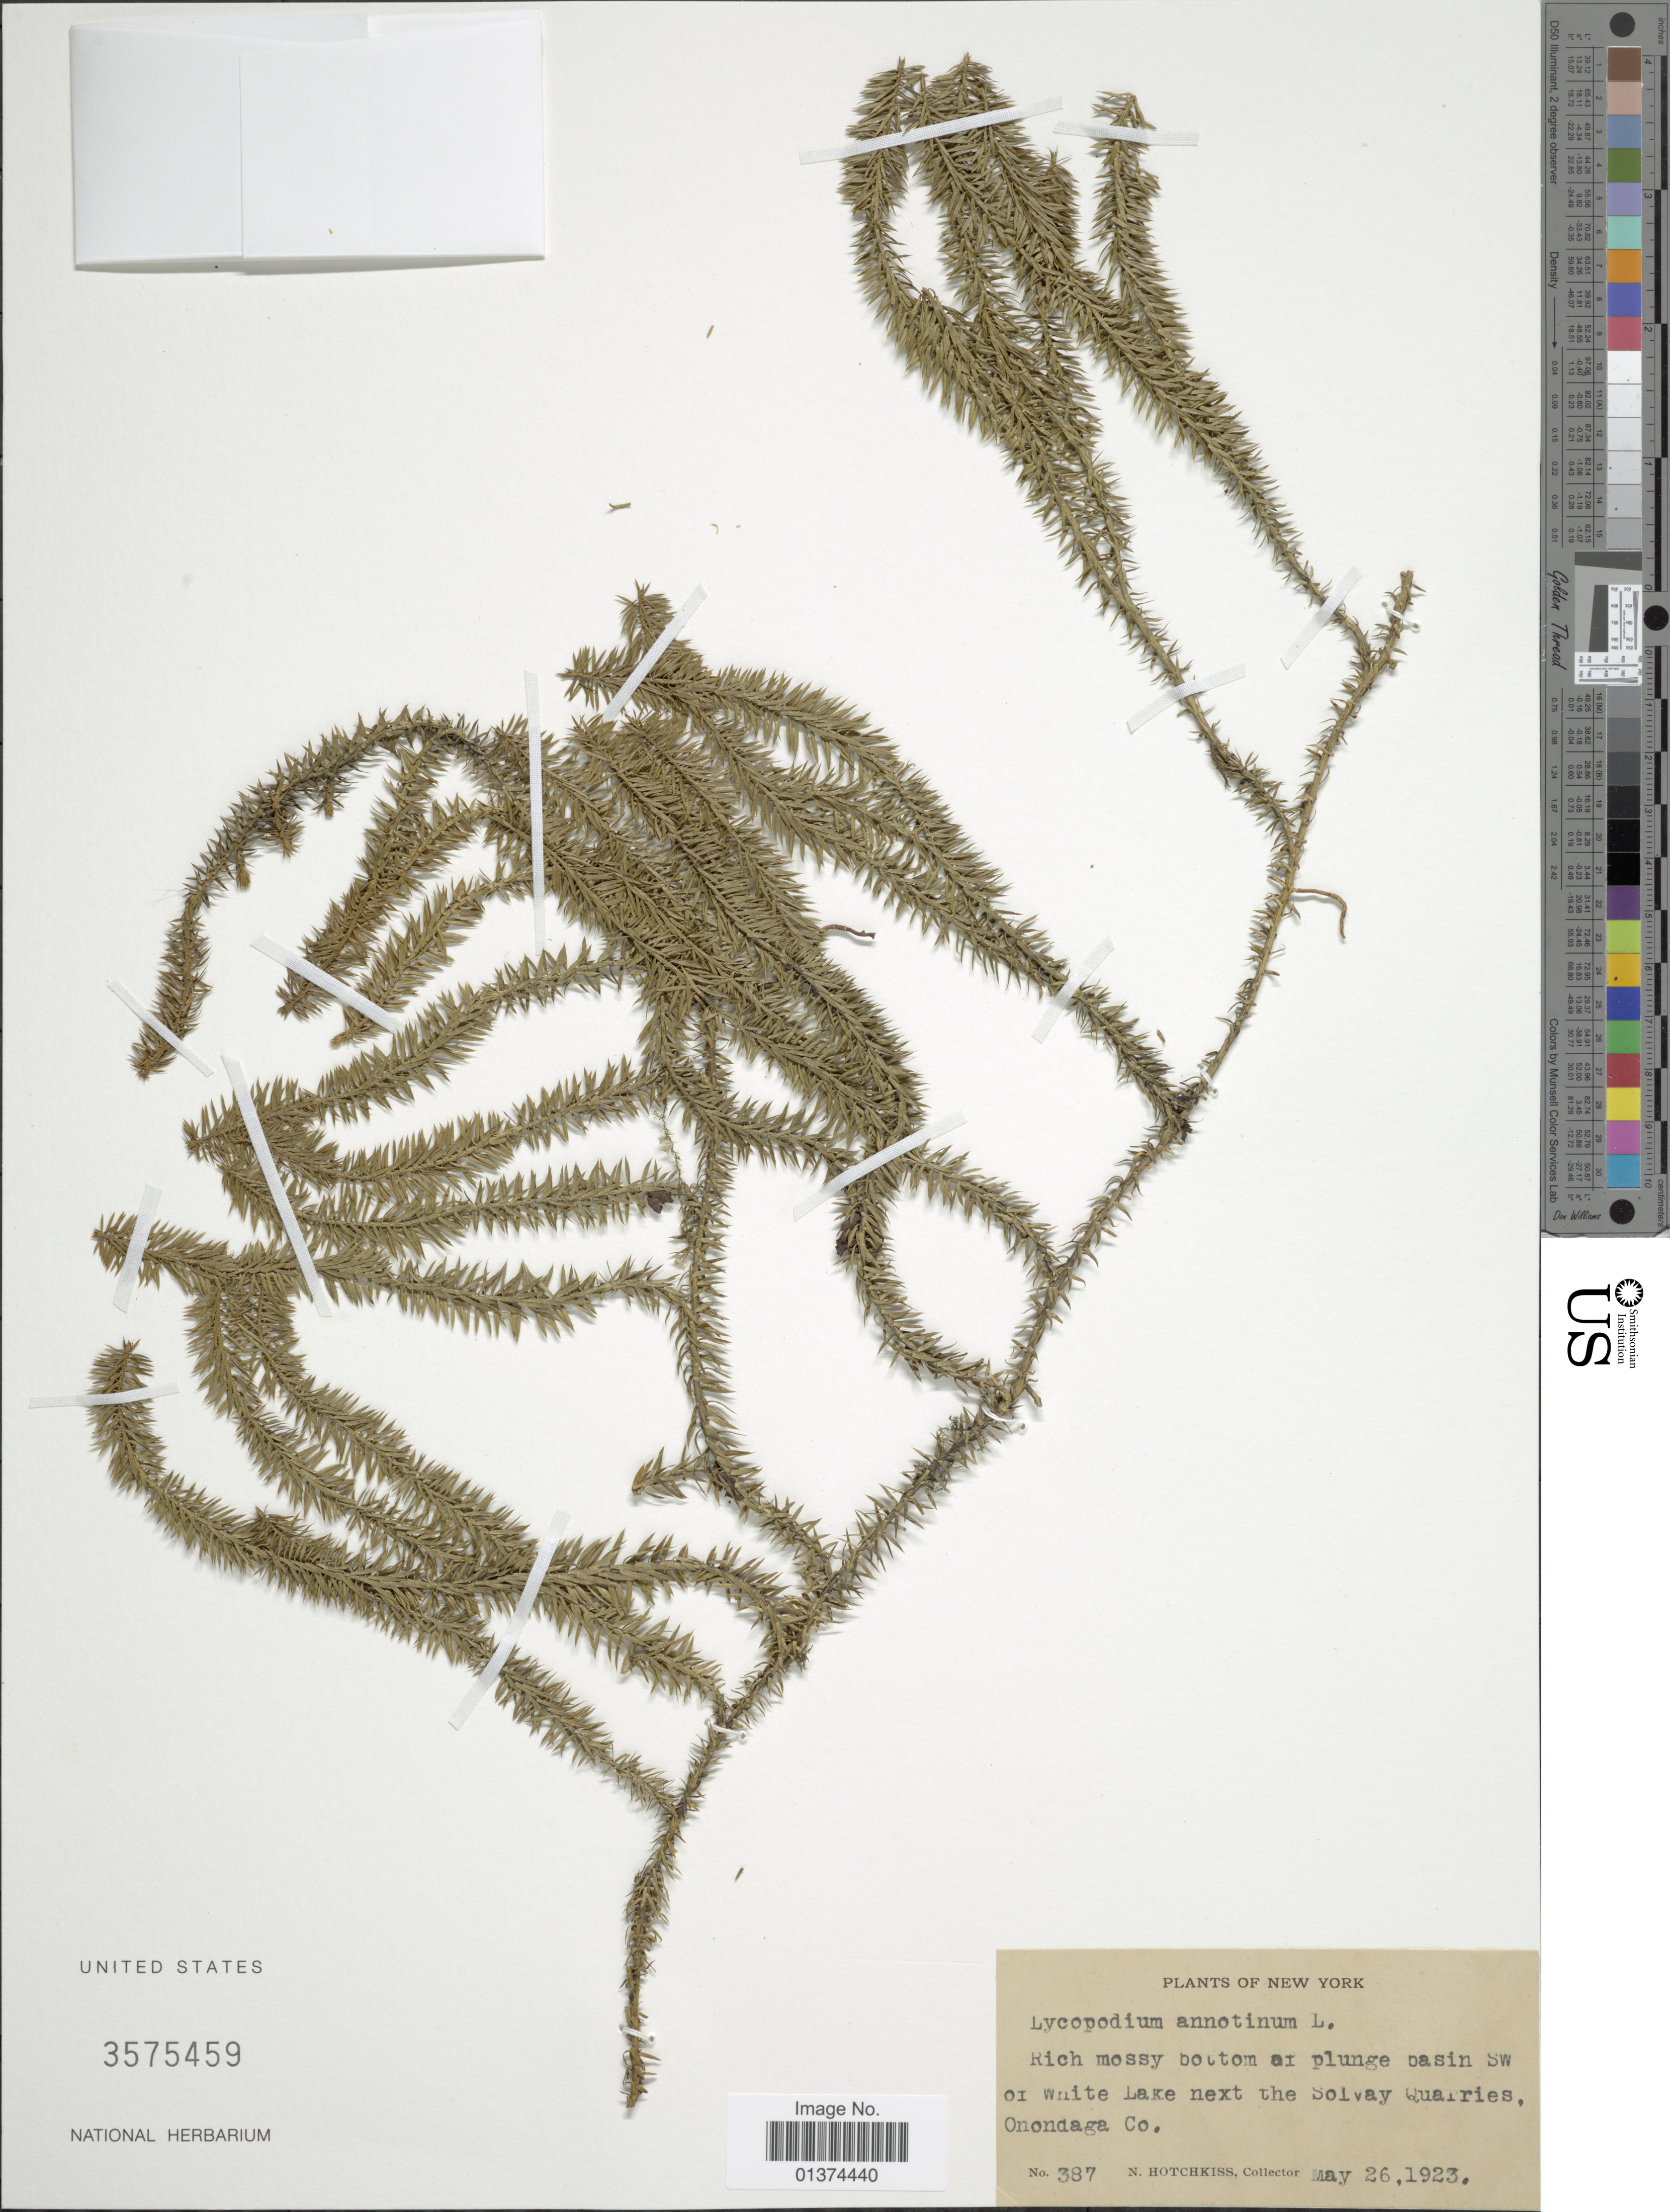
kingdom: Plantae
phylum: Tracheophyta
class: Lycopodiopsida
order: Lycopodiales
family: Lycopodiaceae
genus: Spinulum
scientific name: Spinulum annotinum subsp. annotinum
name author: (L.) A. Haines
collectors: N. Hotchkiss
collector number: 387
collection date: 1923-05-26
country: United States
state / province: New York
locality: Rich mossy bottom at plunge basin SW or white Lake next the Solvay Quarries, Onondaga Co.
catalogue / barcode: US 3575459